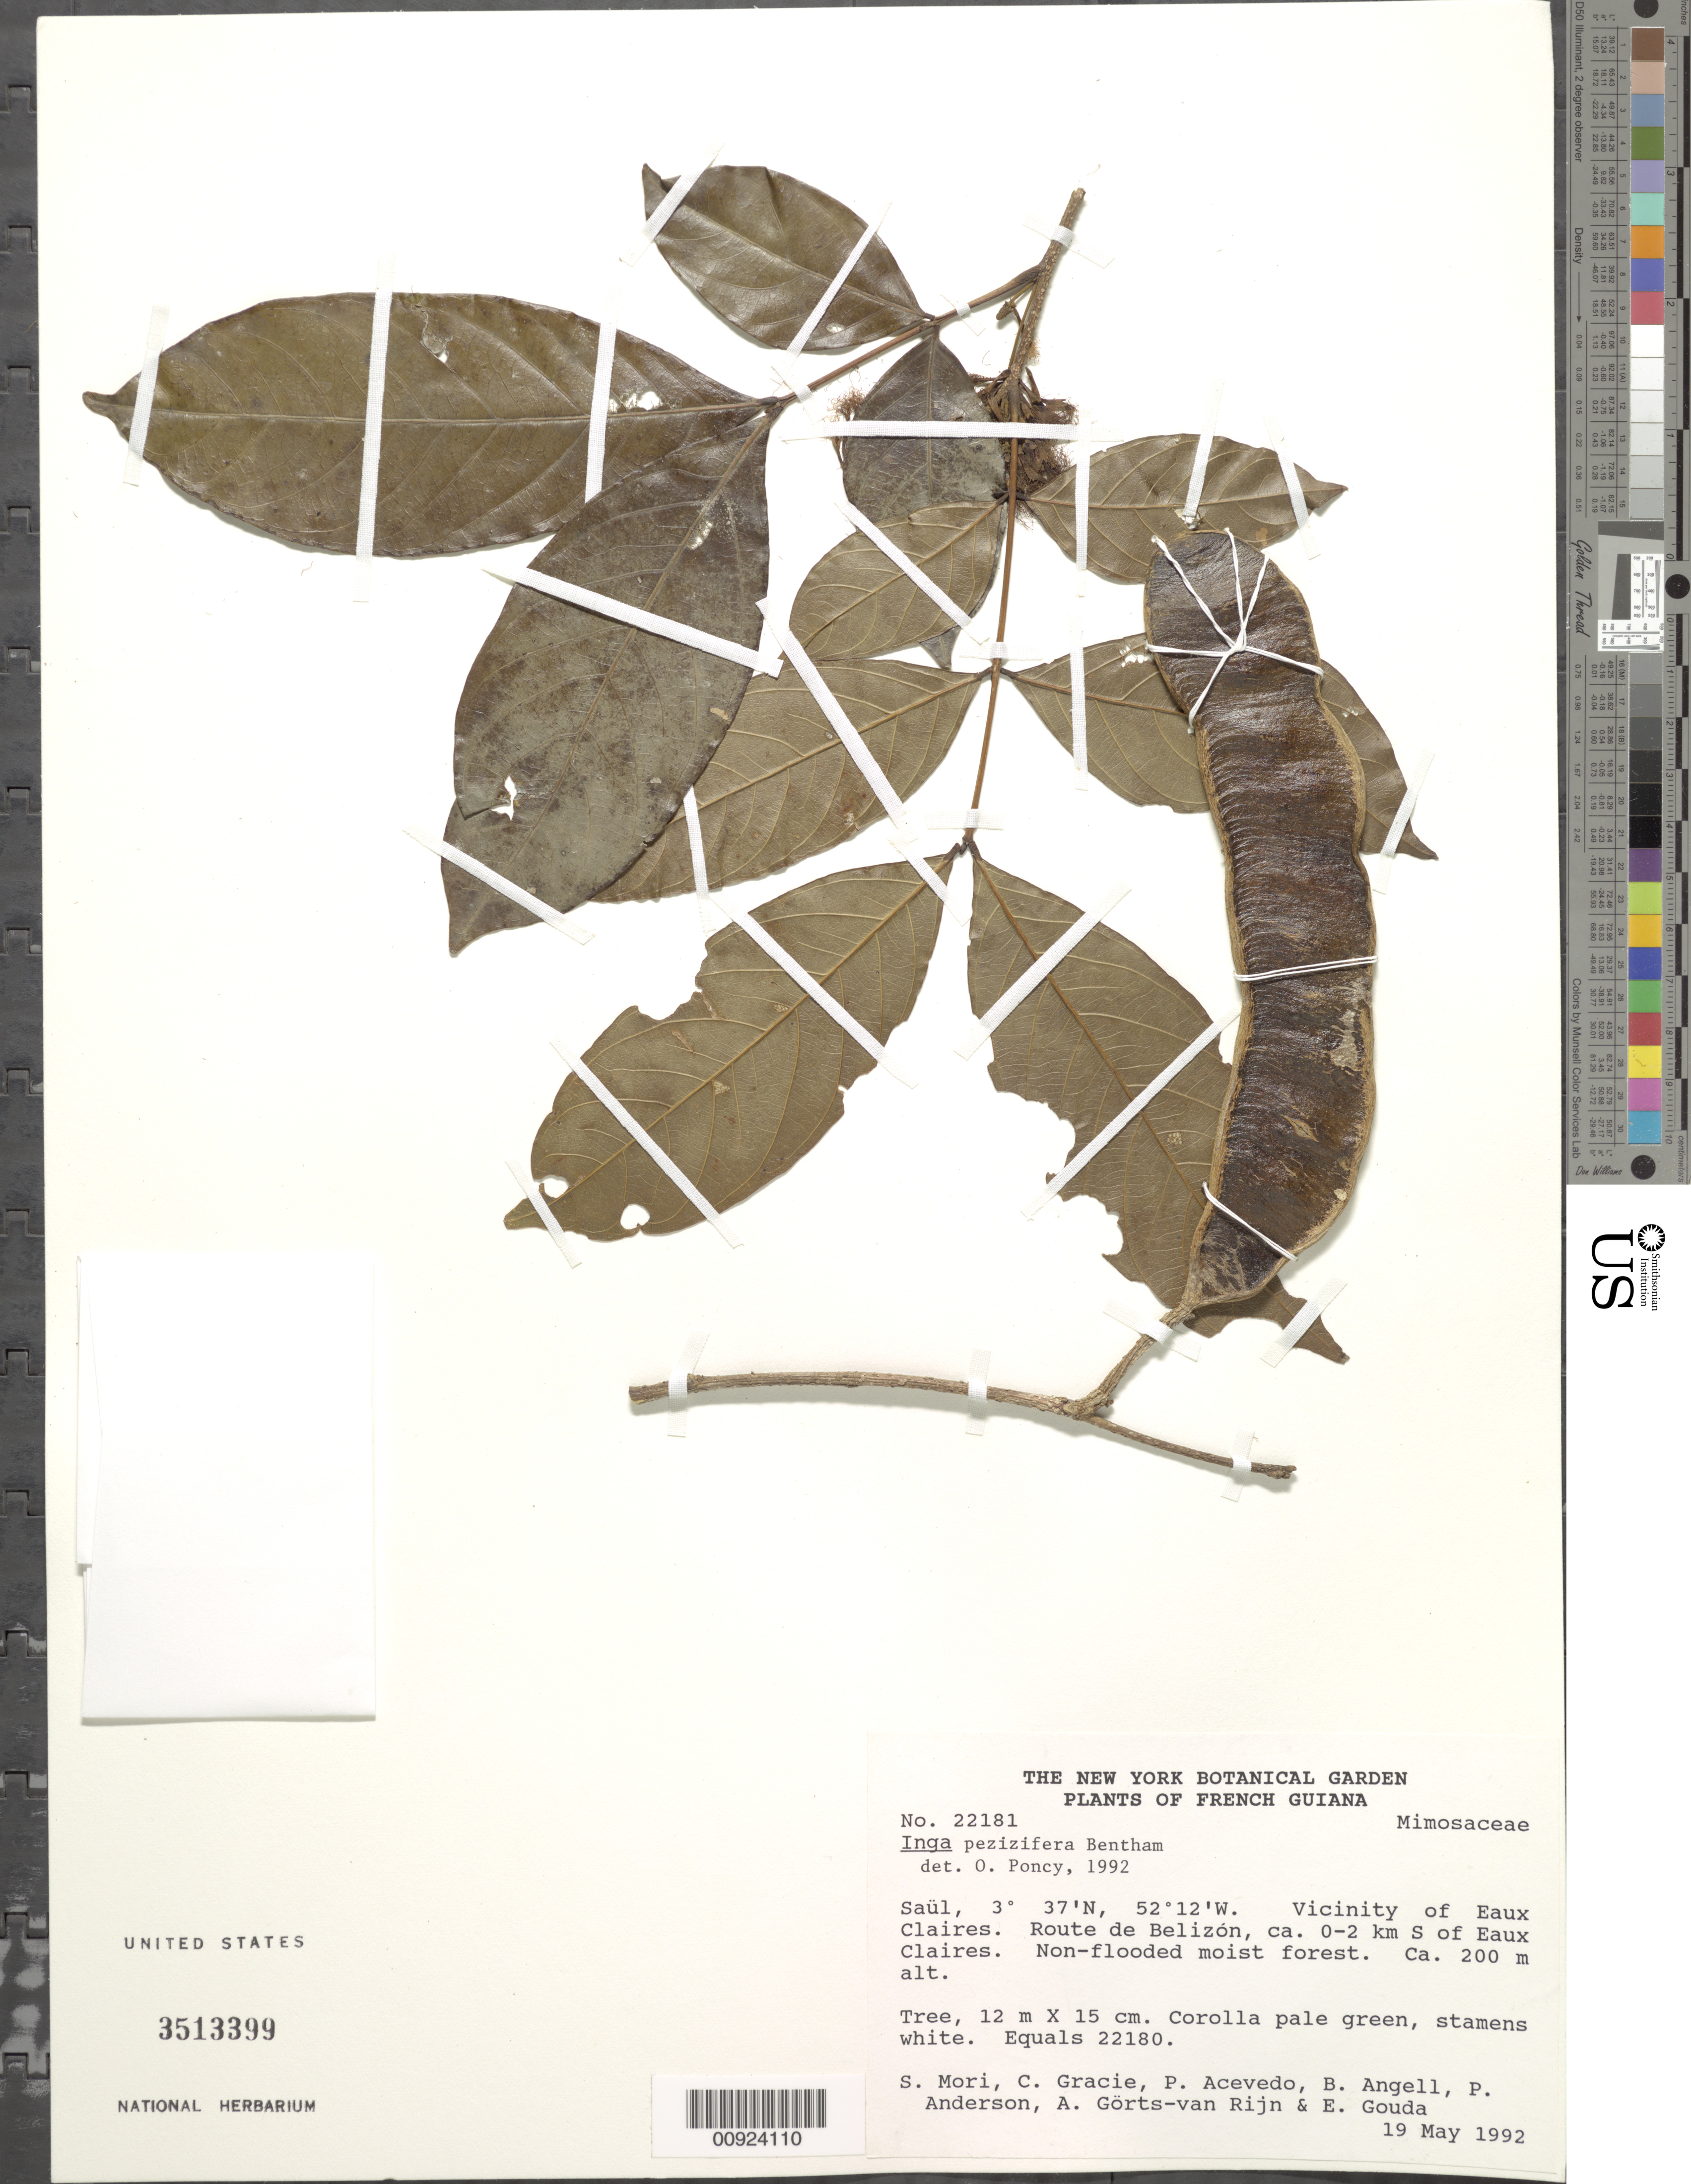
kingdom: Plantae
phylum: Tracheophyta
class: Magnoliopsida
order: Fabales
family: Fabaceae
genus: Inga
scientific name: Inga pezizifera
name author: Benth.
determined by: Poncy, O.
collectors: S. Mori, C. A. Gracie, P. Acevedo-Rodr., Bobbi Angell, P. Anderson, A. .R. A. Görts-van Rijn & E. J. Gouda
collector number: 22181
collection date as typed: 19-May-92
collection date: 1992-05-19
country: French Guiana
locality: Saül, vic of Eaux Claires. Route de Belizon, ca 0-2km S of Eaux Claires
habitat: Non-flooded moist forest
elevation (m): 200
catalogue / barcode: US 3513399